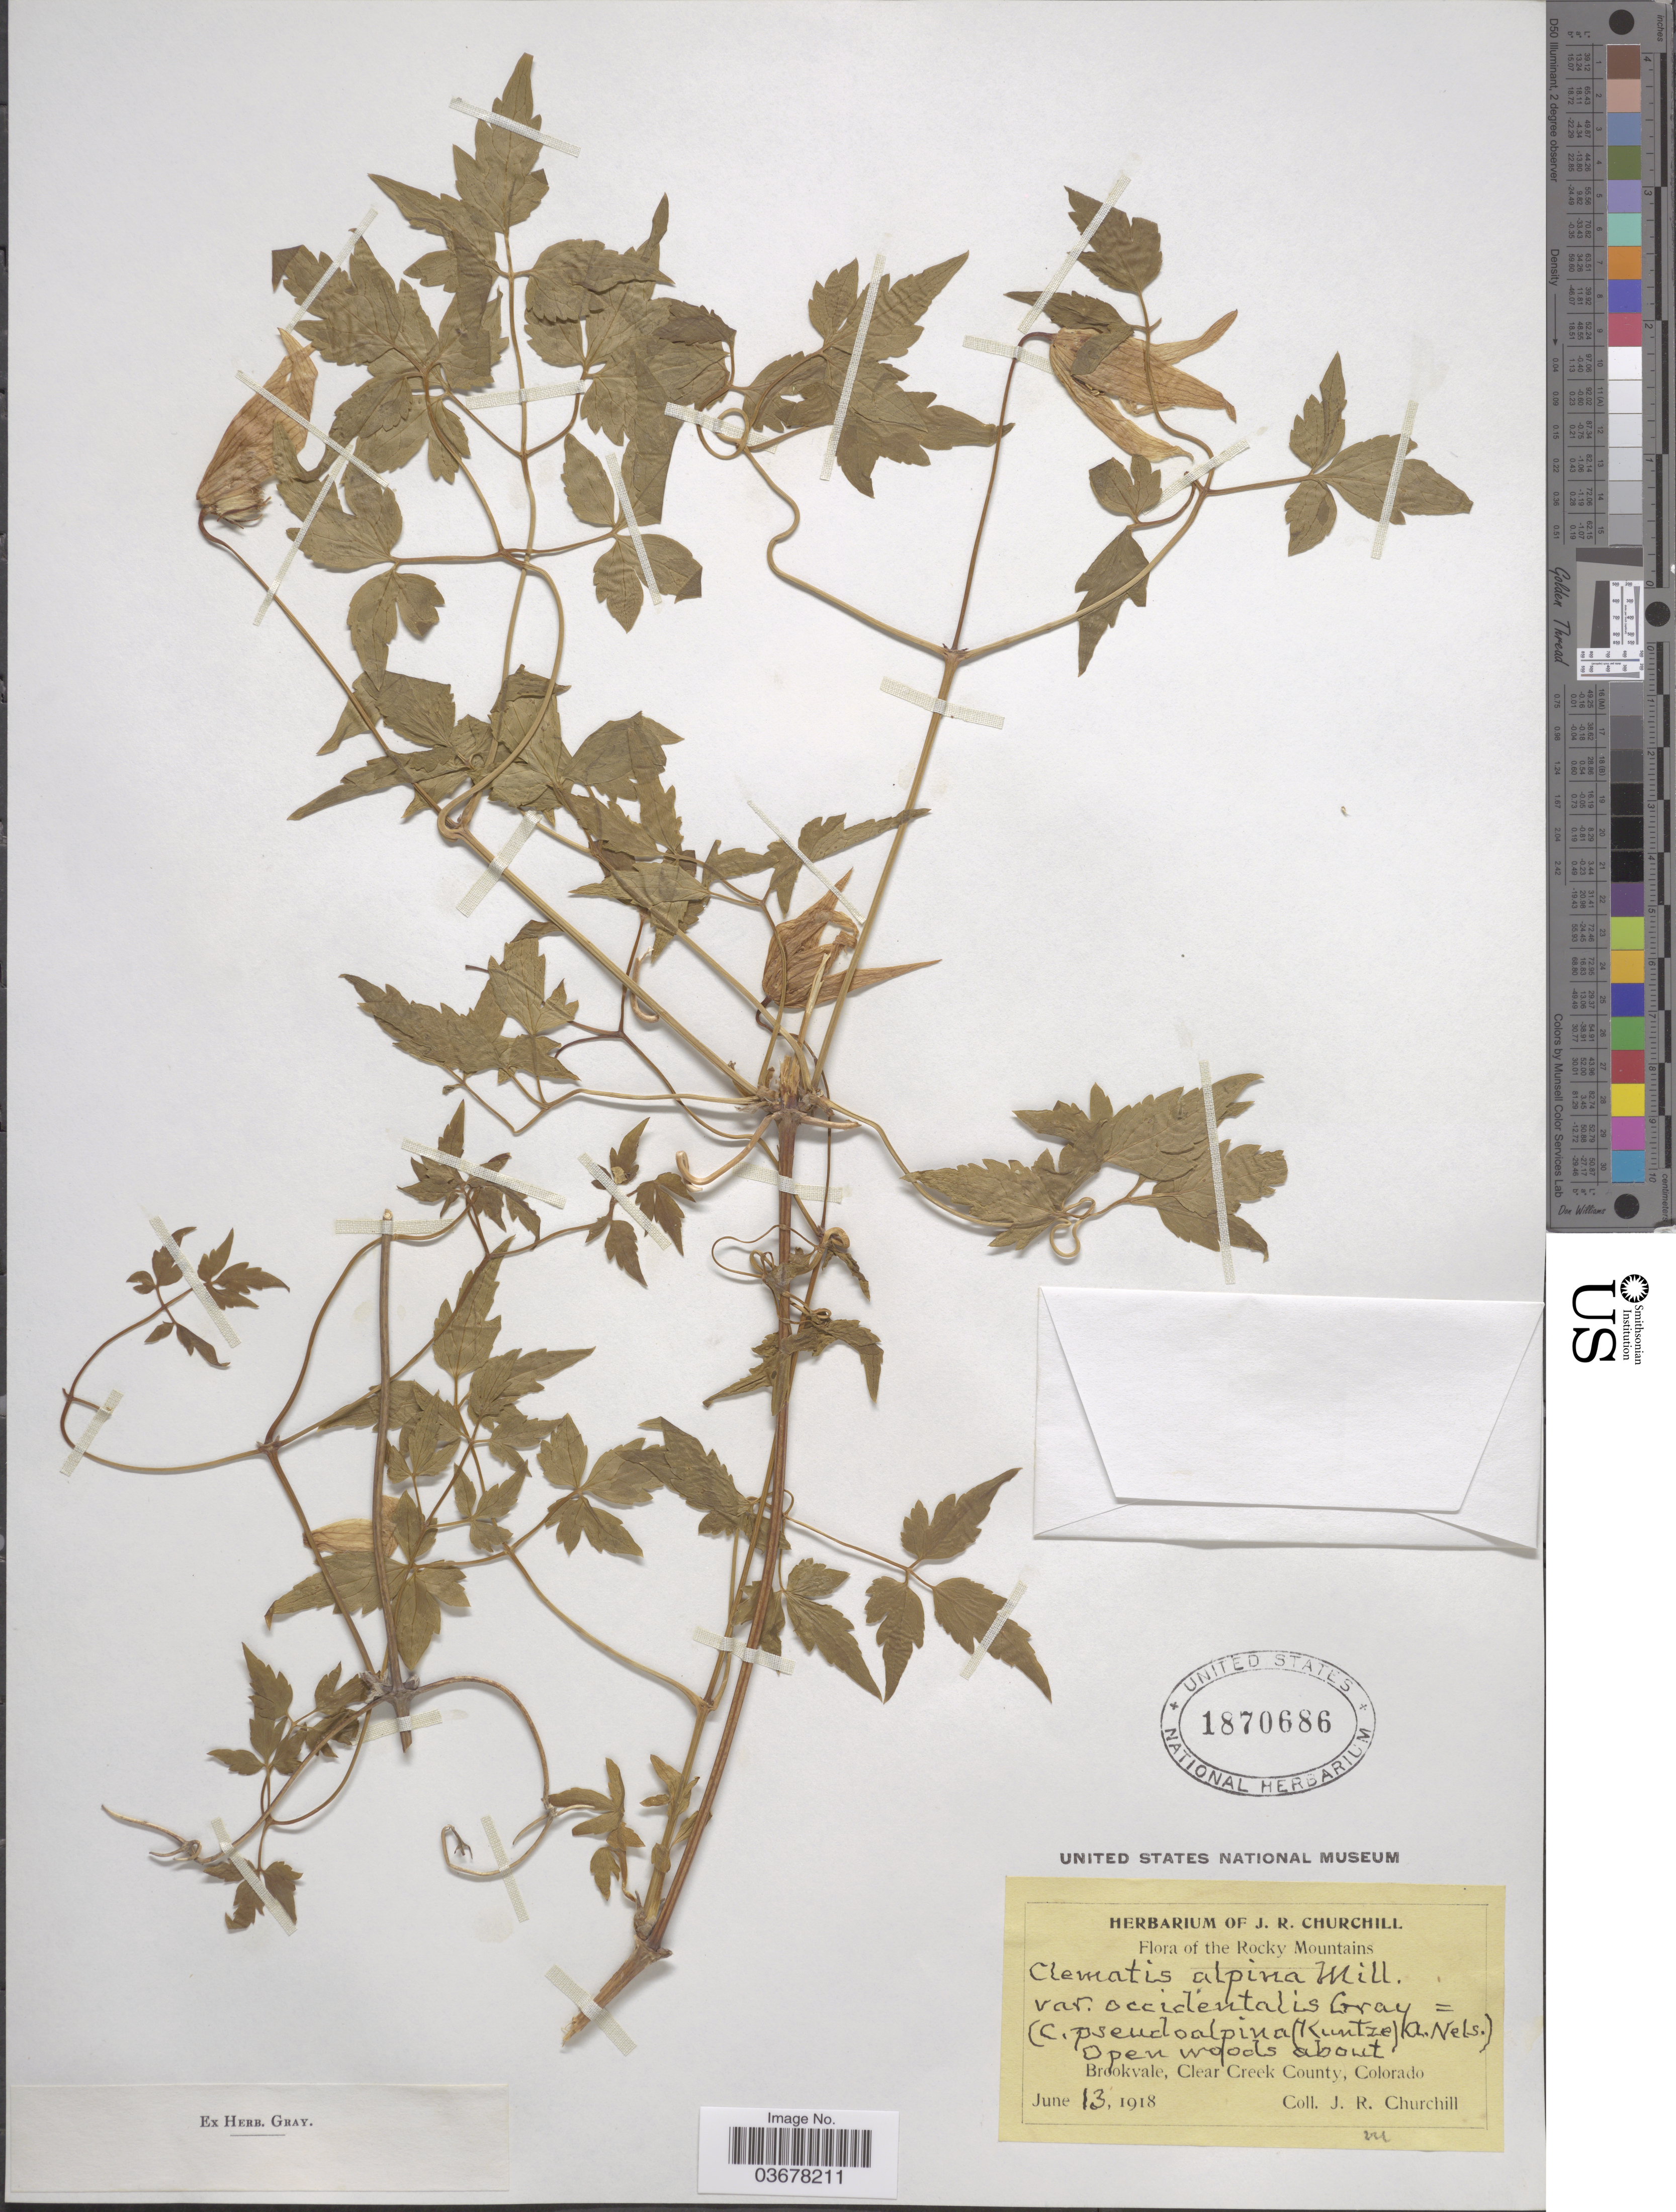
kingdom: Plantae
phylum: Tracheophyta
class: Magnoliopsida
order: Ranunculales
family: Ranunculaceae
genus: Clematis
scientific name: Clematis columbiana var. columbiana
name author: (Nutt.) Torr. & A. Gray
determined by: Strong, M. T., (US), Smithsonian Institution - National Museum of Natural History (UNITED STATES)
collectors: J. Churchill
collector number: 24*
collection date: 1918-06-13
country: United States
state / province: Colorado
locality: The Rocky Mountains. Open woods about Brookvale, Clear Creek County.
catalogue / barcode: US 1870686